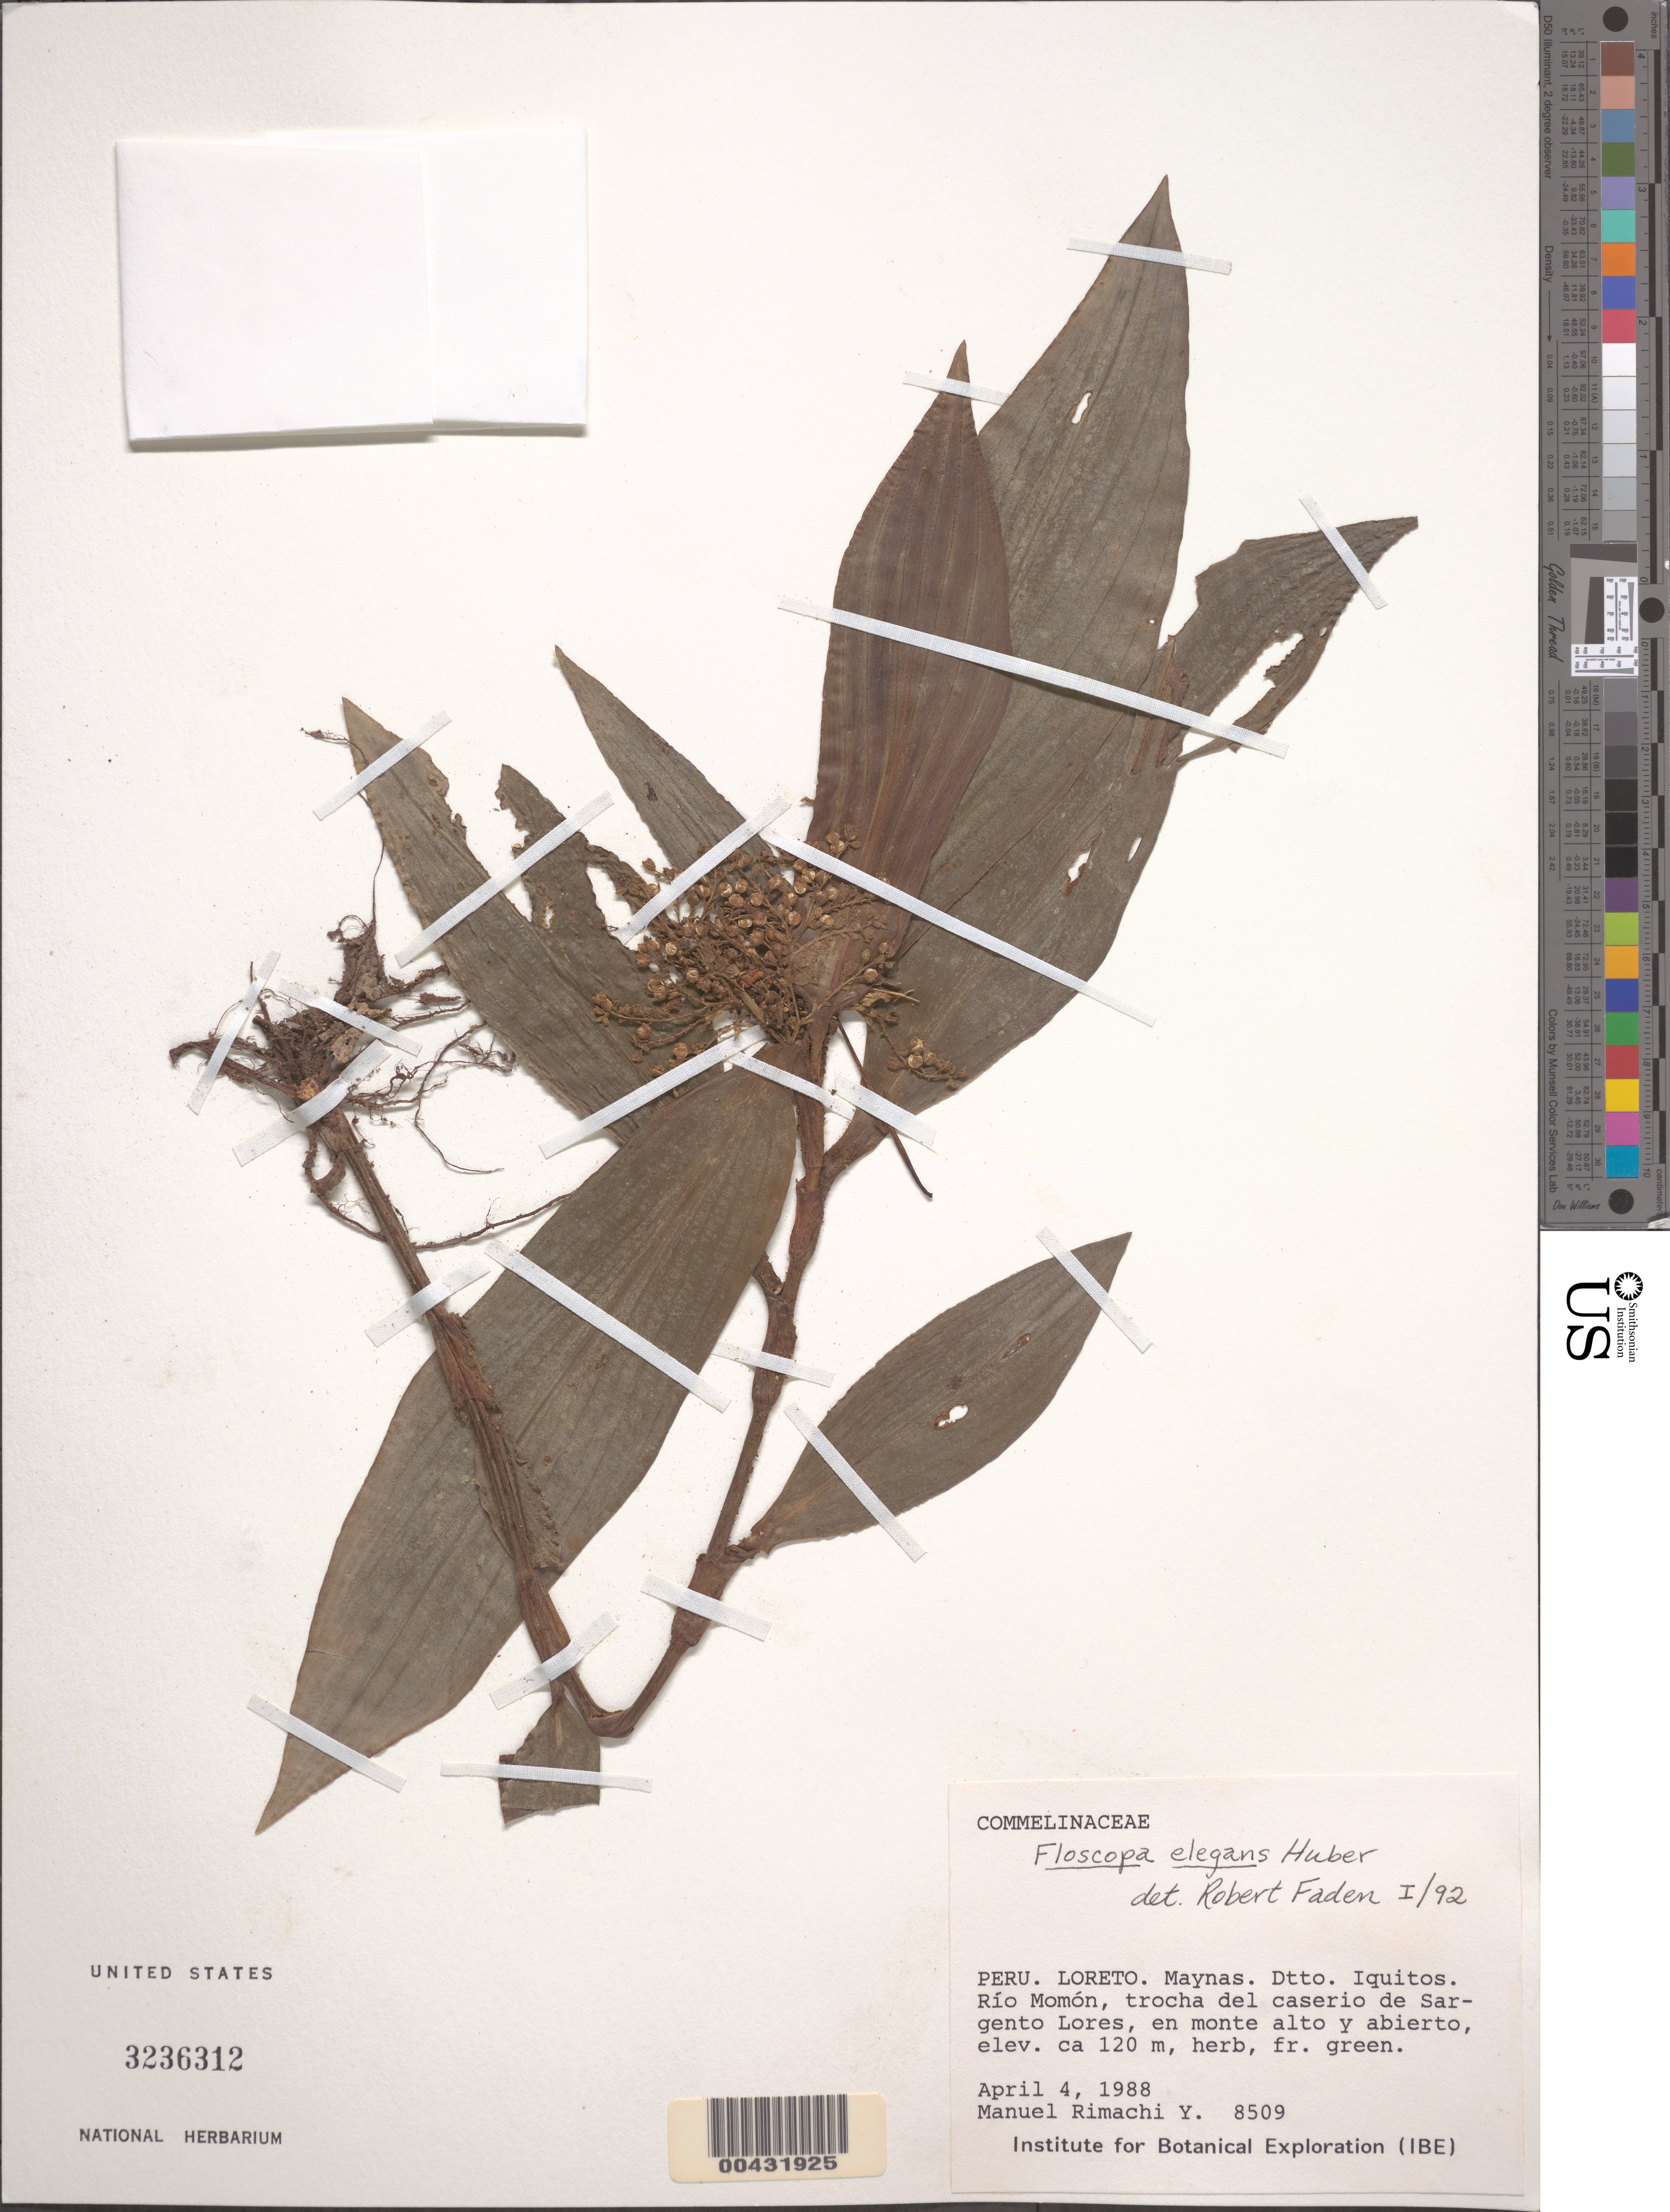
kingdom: Plantae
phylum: Tracheophyta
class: Liliopsida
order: Commelinales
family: Commelinaceae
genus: Floscopa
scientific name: Floscopa elegans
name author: Huber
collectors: M. Rimachi Y.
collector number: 8509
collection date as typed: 04 Apr 1988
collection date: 1988-04-04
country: Peru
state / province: Loreto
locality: Maynas, iquitos, rio monon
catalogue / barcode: US 3236312